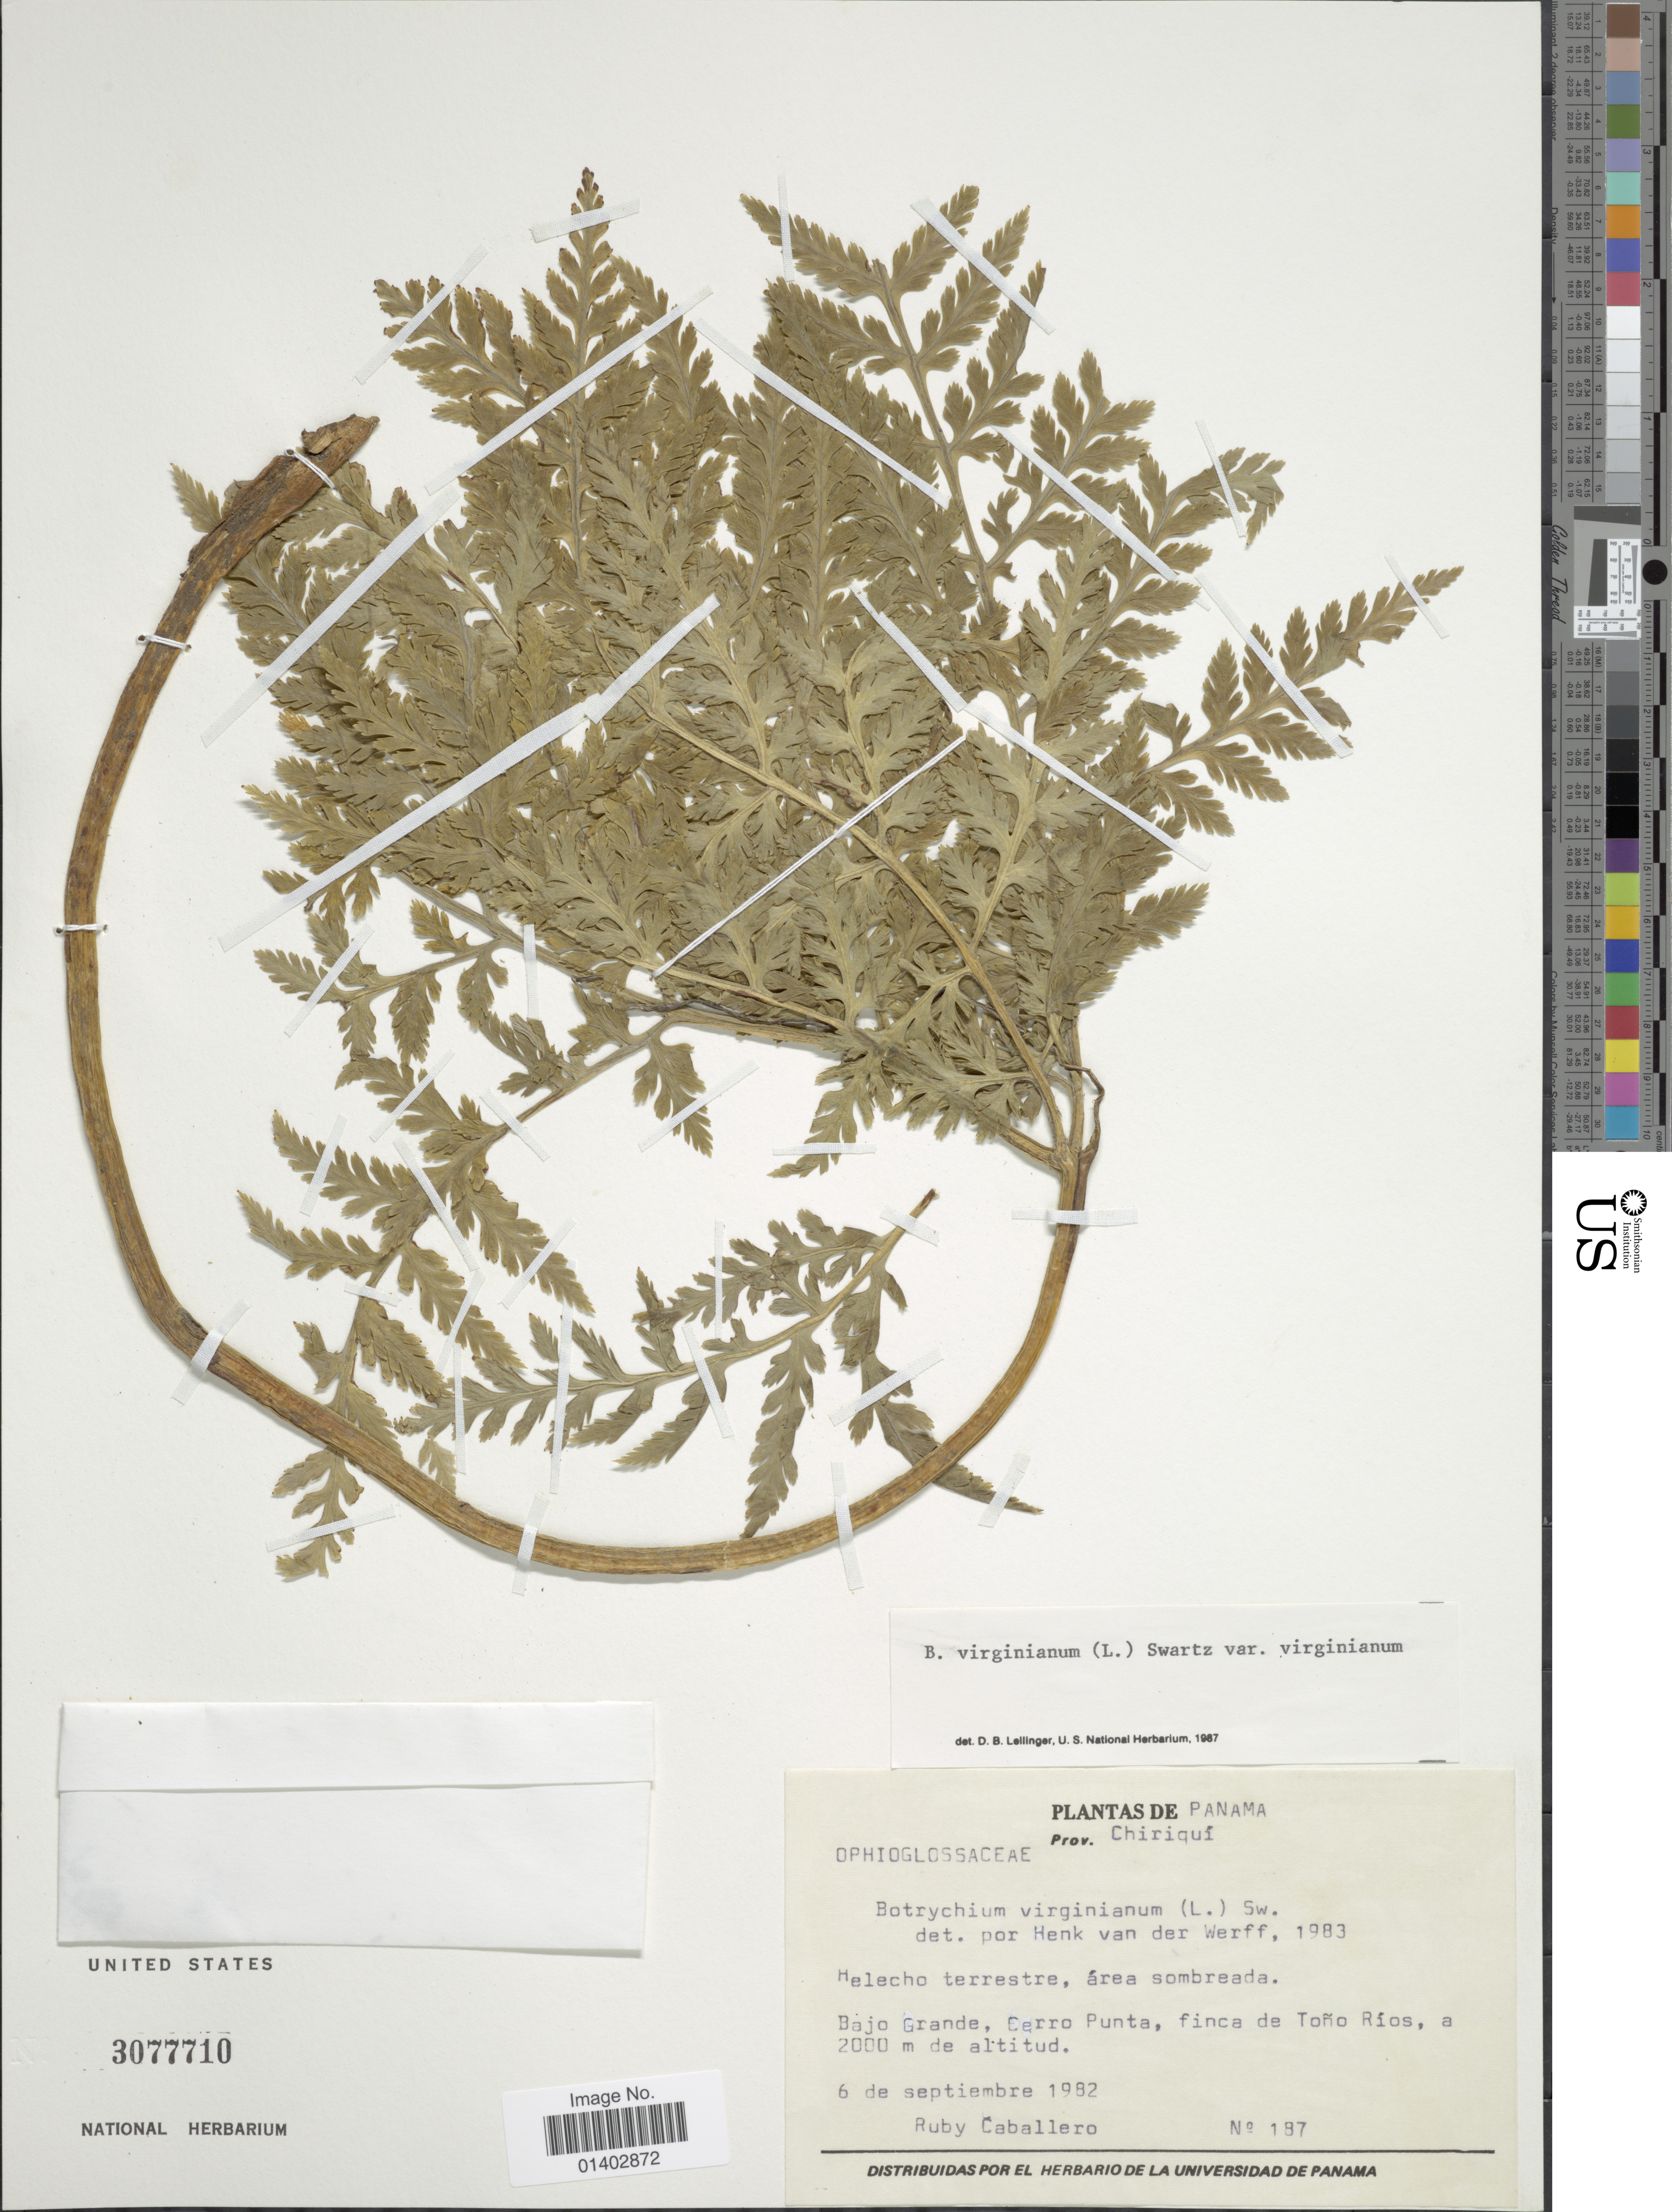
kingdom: Plantae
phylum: Tracheophyta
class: Polypodiopsida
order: Ophioglossales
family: Ophioglossaceae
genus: Botrychium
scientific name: Botrychium virginianum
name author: (L.) Sw.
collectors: R. Caballero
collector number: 187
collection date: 1982-09-06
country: Panama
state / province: Chiriqui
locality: Bajo Grande, Cerro Punta, finca de Toño Ríos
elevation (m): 2000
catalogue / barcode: US 3077710